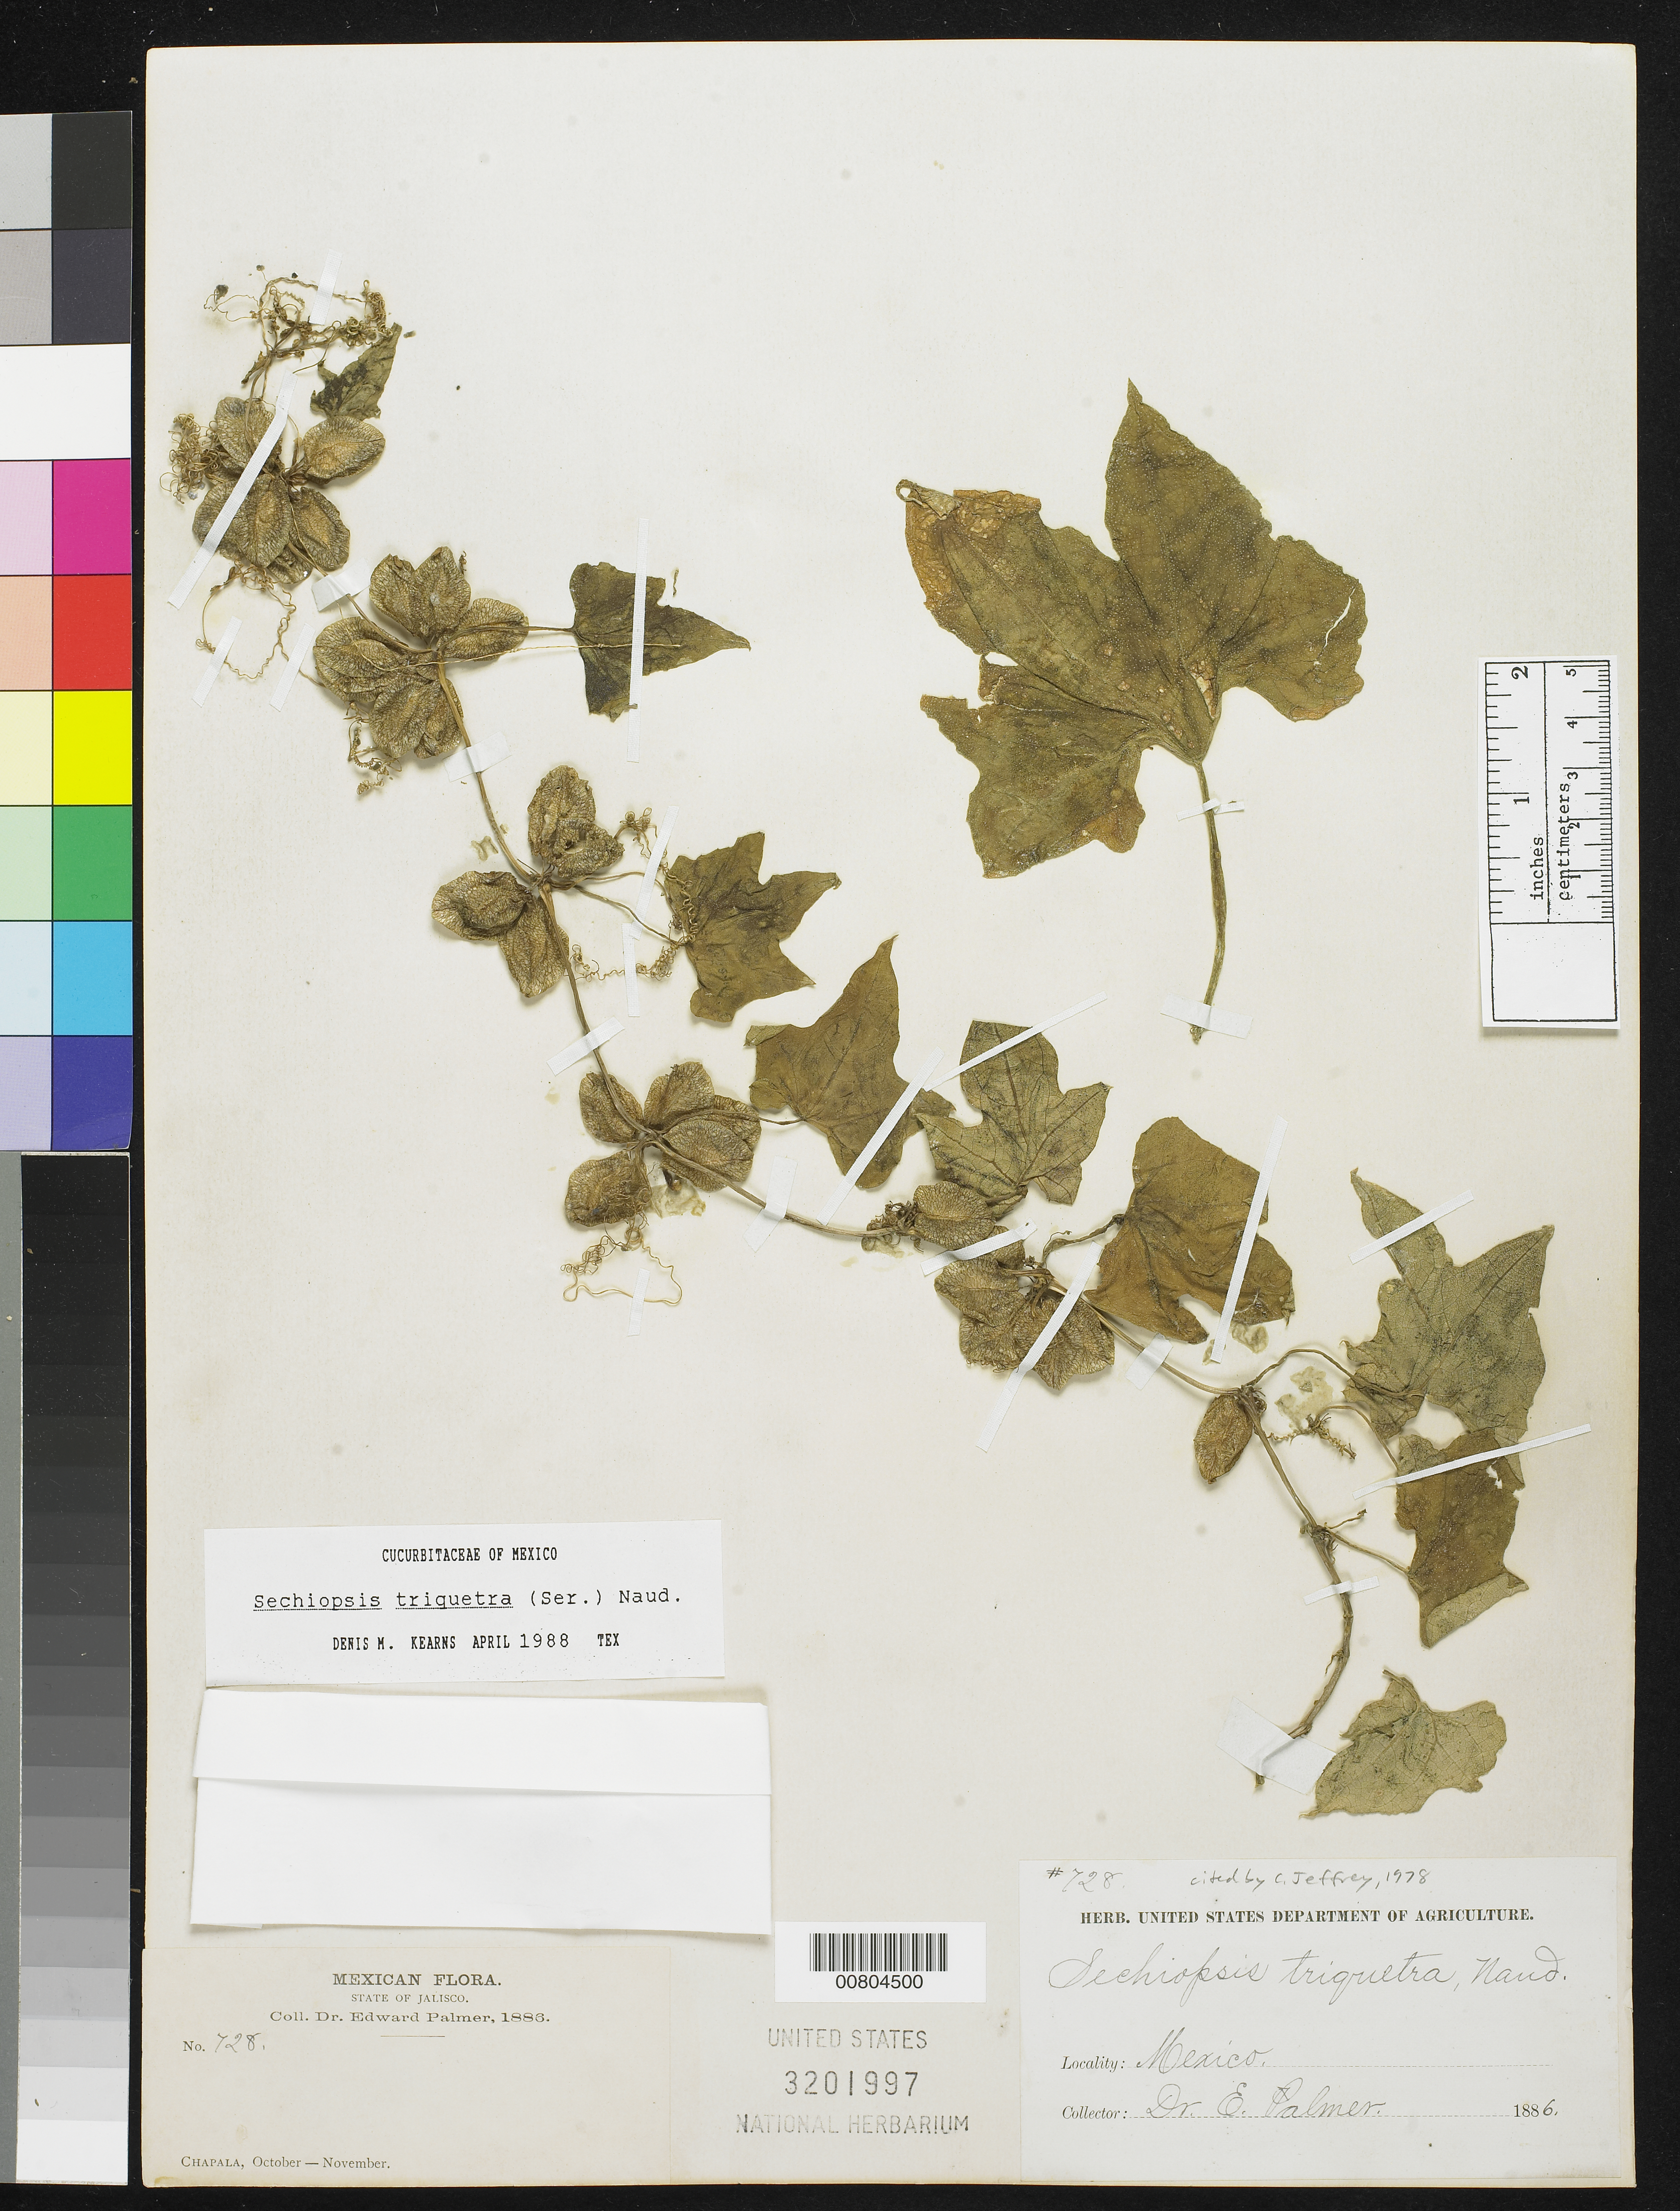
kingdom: Plantae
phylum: Tracheophyta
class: Magnoliopsida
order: Cucurbitales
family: Cucurbitaceae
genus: Sechiopsis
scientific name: Sechiopsis triqueter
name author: (Ser.) Naudin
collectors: E. Palmer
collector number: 728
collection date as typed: Oct 1886 to -- Nov 1886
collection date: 1886-10/1886-11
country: Mexico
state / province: Jalisco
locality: Chapala, Jalisco.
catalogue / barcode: US 3201997